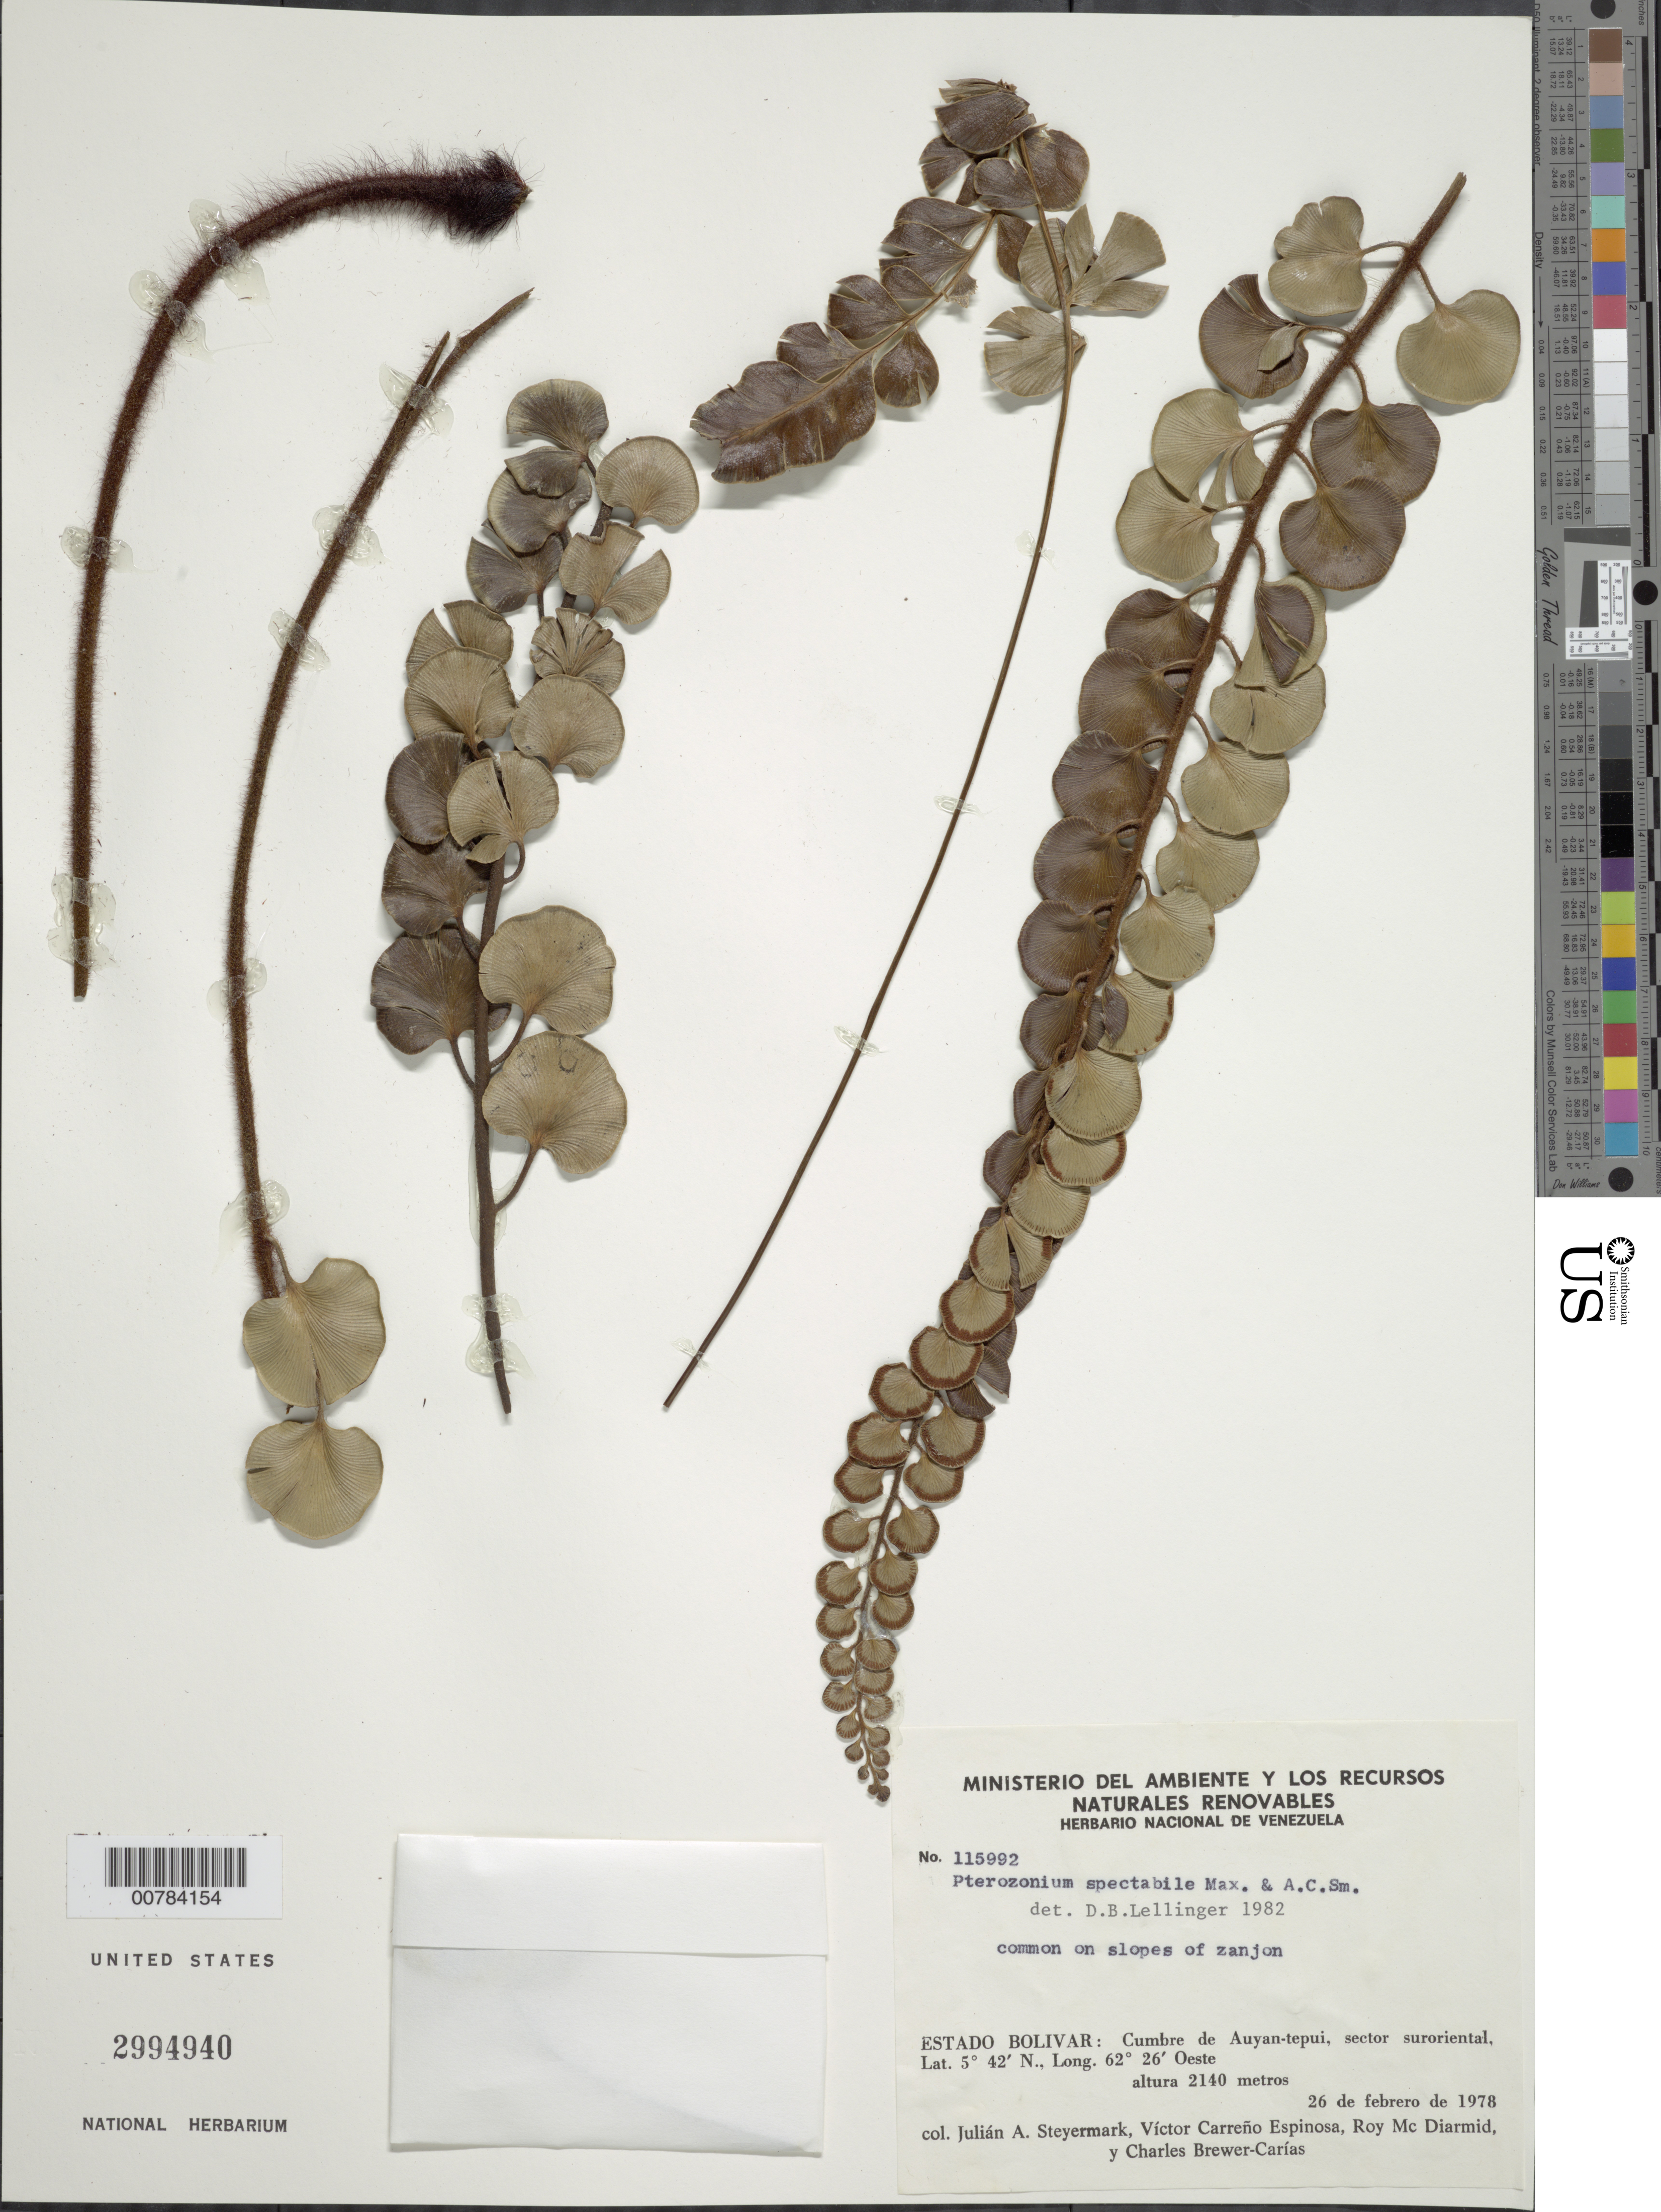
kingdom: Plantae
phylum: Tracheophyta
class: Polypodiopsida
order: Polypodiales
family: Pteridaceae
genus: Pterozonium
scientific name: Pterozonium spectabile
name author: Maxon & A.C. Sm.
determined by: Lellinger, David B., (BOT), Smithsonian Institution - National Museum of Natural History (UNITED STATES)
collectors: J. Steyermark, V. Carreño E., R. Mc Diarmid & C. Brewer-Carias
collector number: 115992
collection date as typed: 26-Feb-78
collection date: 1978-02-26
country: Venezuela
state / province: Bolívar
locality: Auyan-tepuí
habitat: Slopes of zanjon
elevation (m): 2140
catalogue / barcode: US 2994940